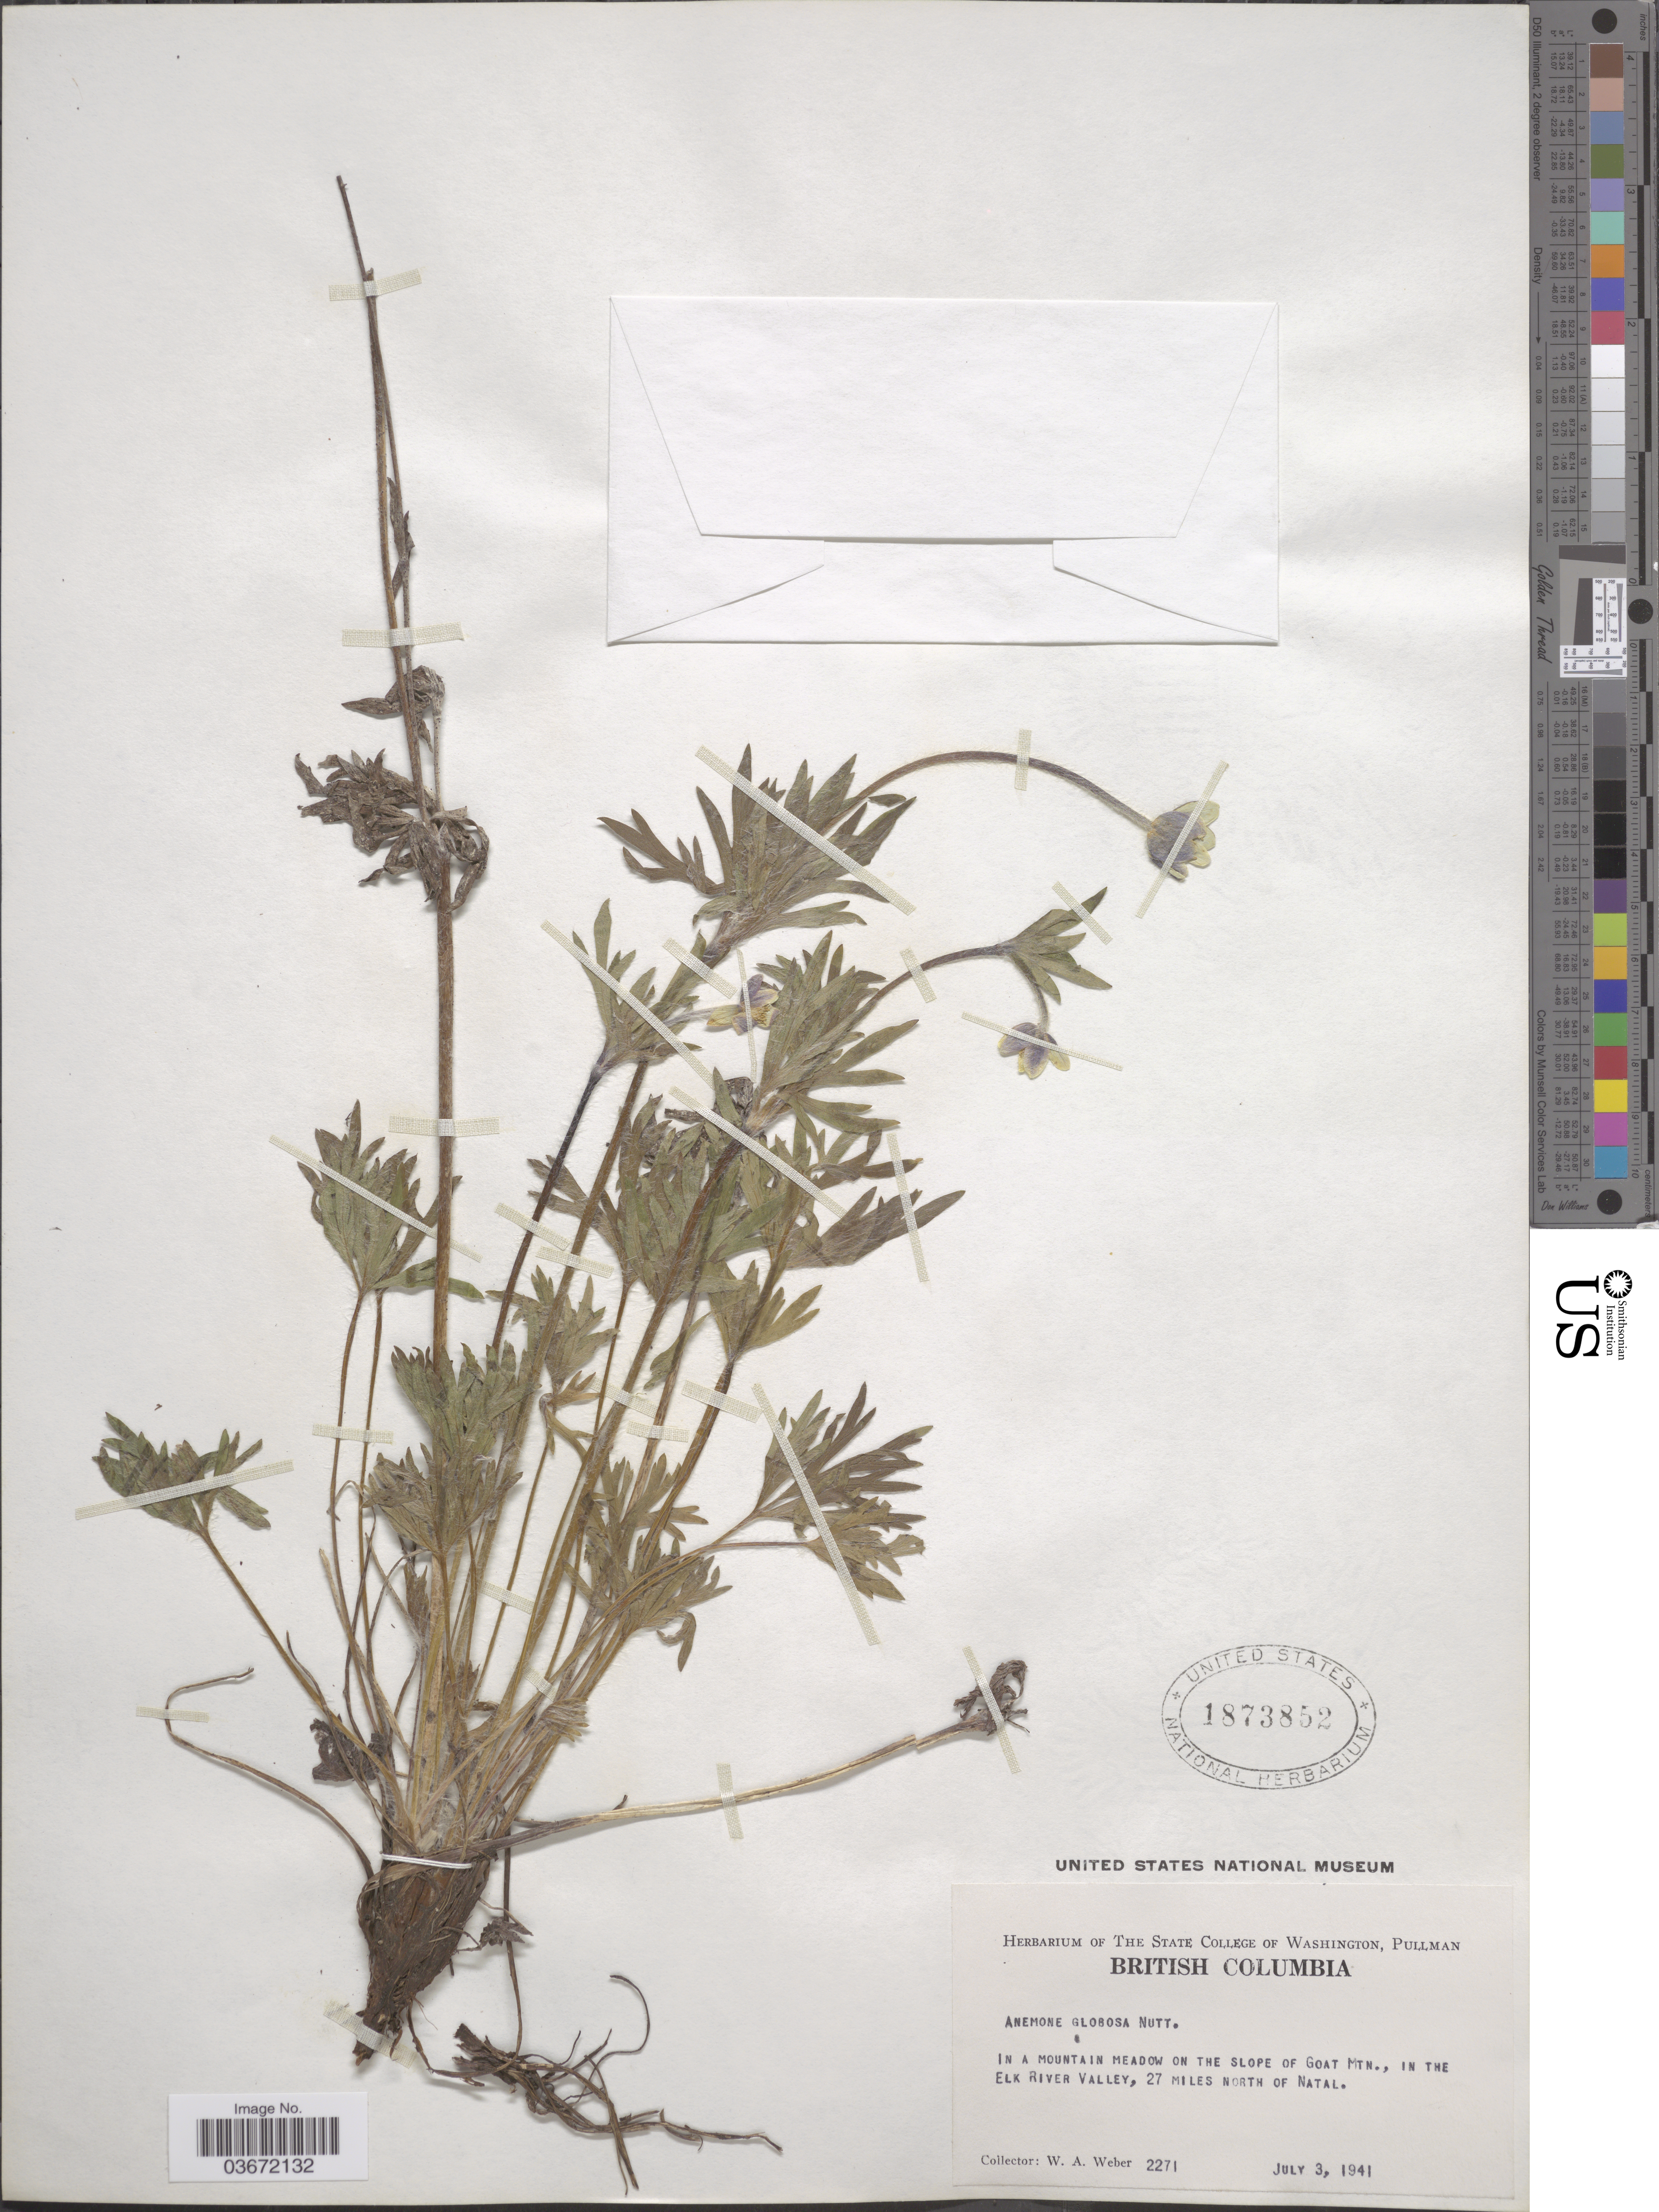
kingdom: Plantae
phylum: Tracheophyta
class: Magnoliopsida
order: Ranunculales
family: Ranunculaceae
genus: Anemone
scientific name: Anemone multifida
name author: Poir.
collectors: W. A. Weber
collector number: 2271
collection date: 1941-07-03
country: Canada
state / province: British Columbia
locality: In a mountain meadow on the slope of Goat Mtn., in the Elk River Valley, 27 miles north of Natal.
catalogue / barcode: US 1873852